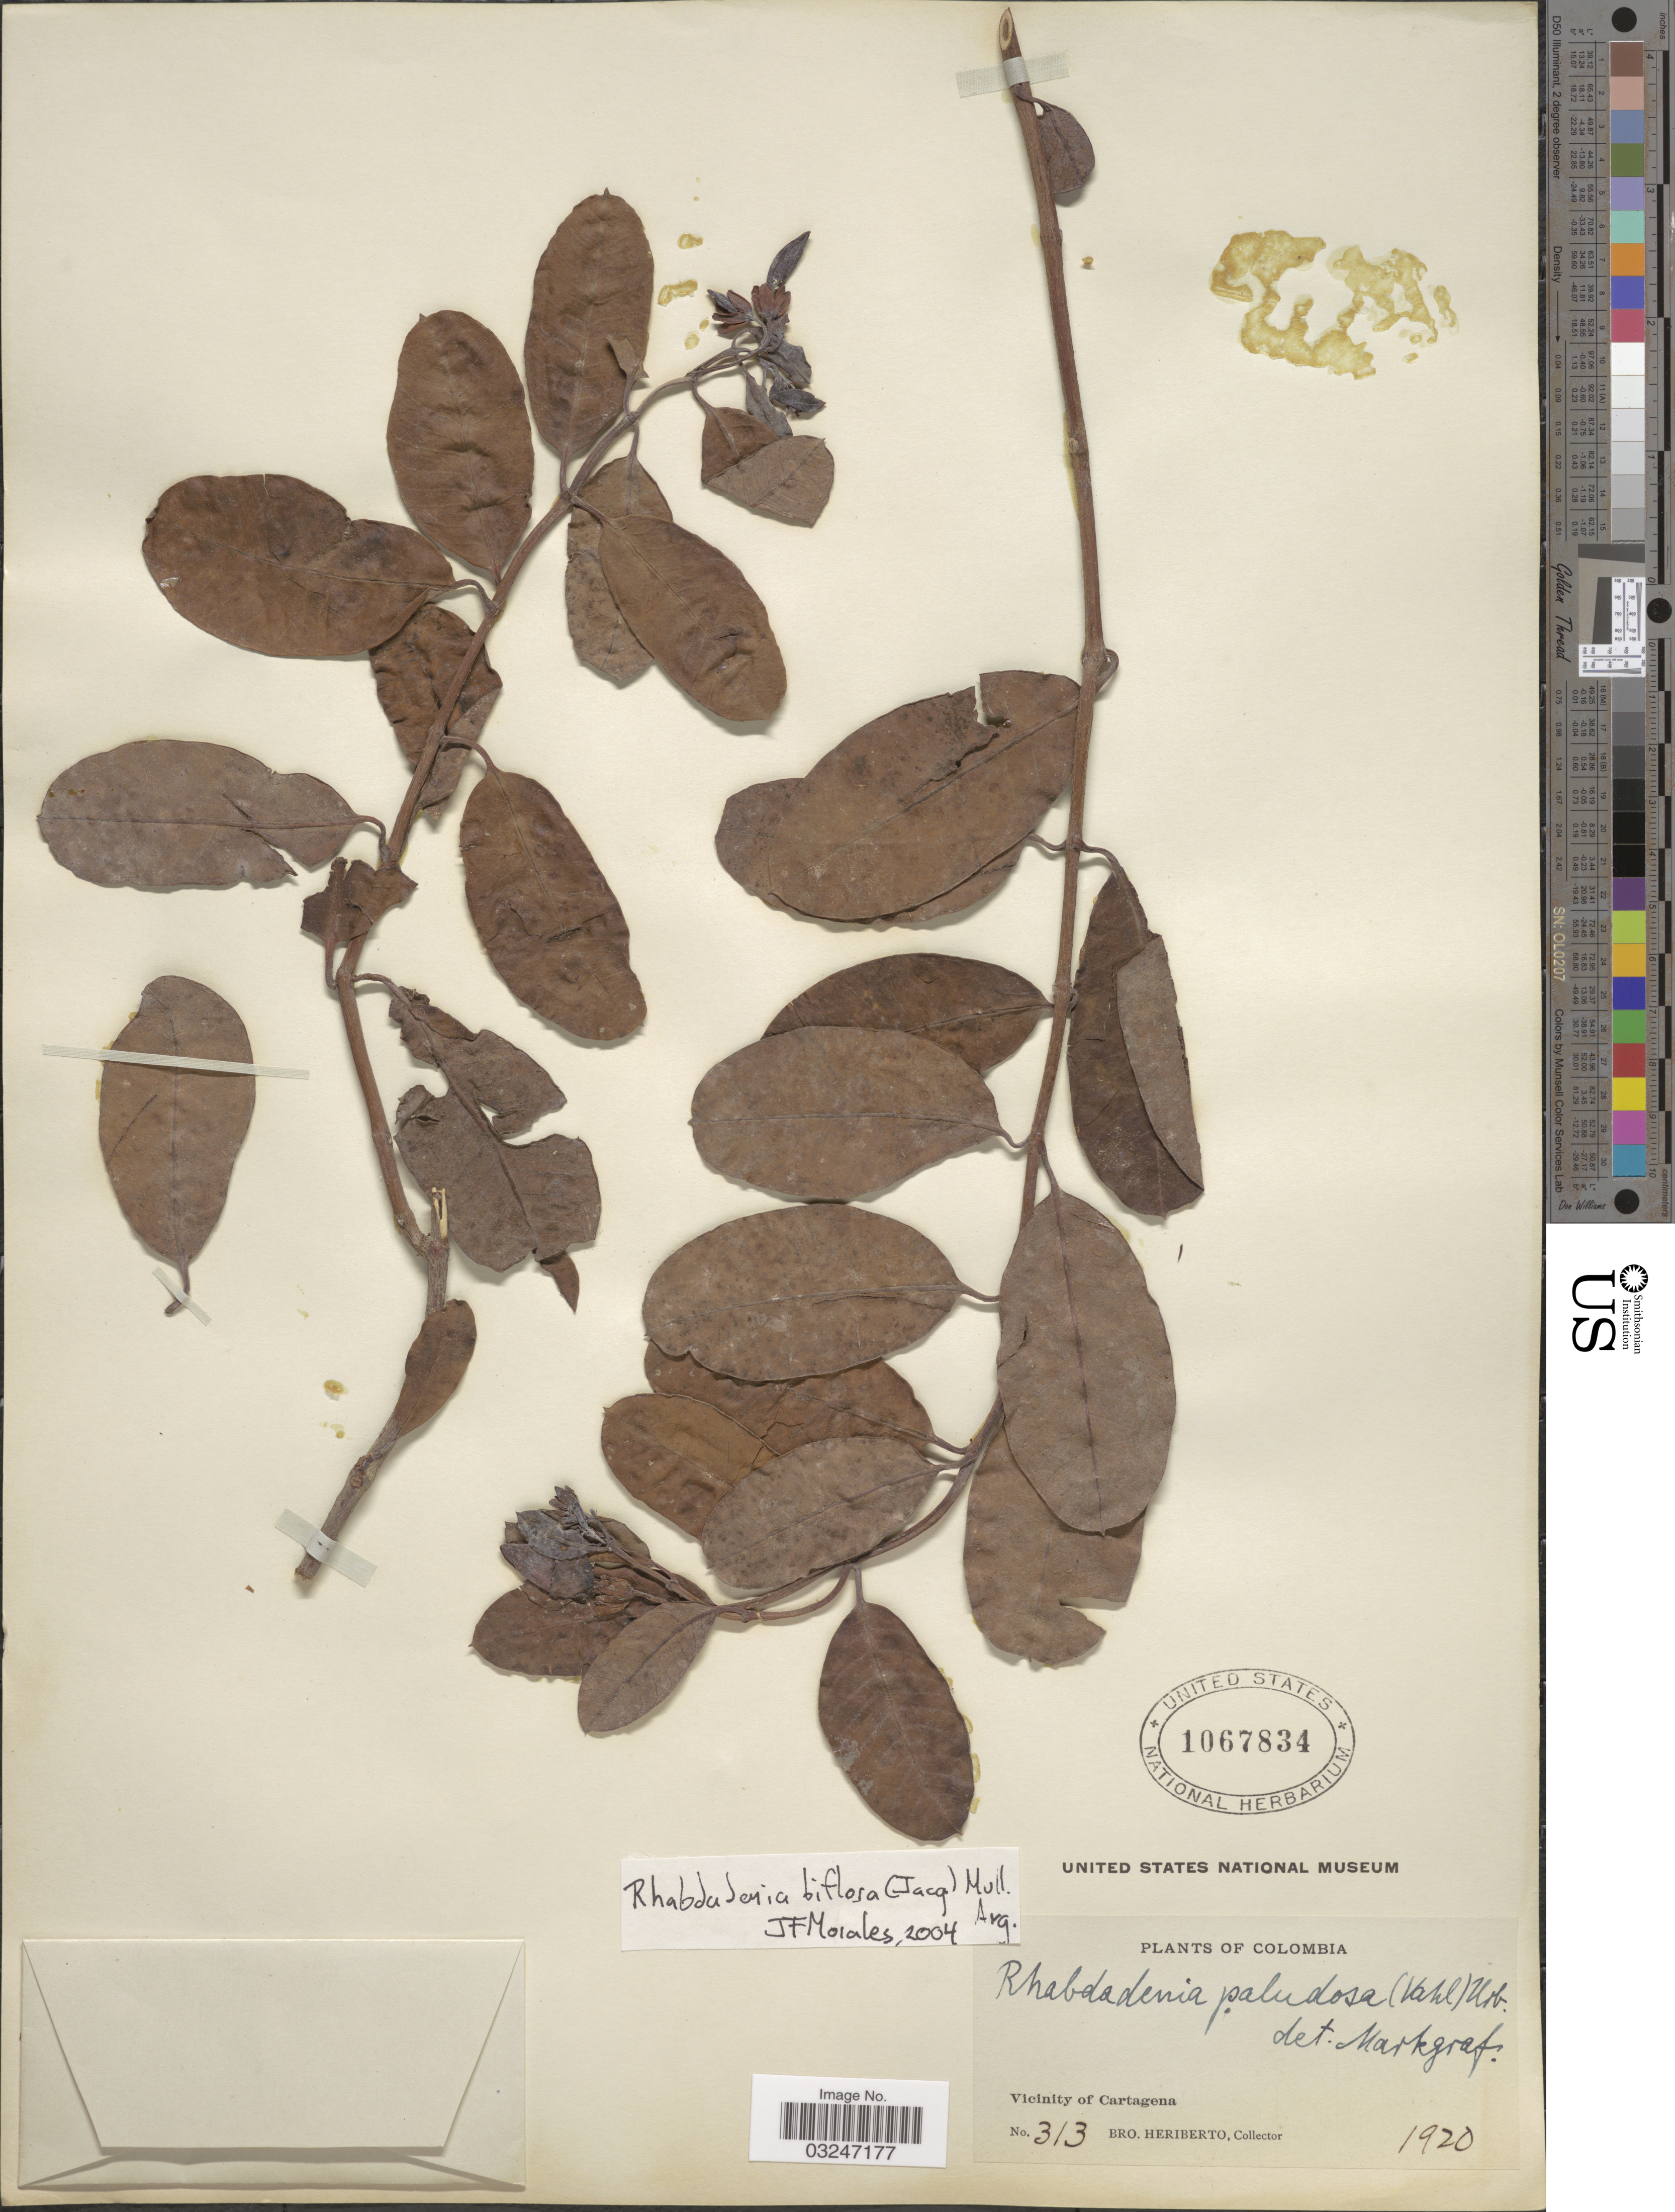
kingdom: Plantae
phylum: Tracheophyta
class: Magnoliopsida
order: Gentianales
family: Apocynaceae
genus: Rhabdadenia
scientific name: Rhabdadenia biflora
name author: (Jacq.) Müll. Arg.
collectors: B. Heriberto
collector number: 313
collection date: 1920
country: Colombia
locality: Vicinity of Cartagena.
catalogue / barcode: US 1067834